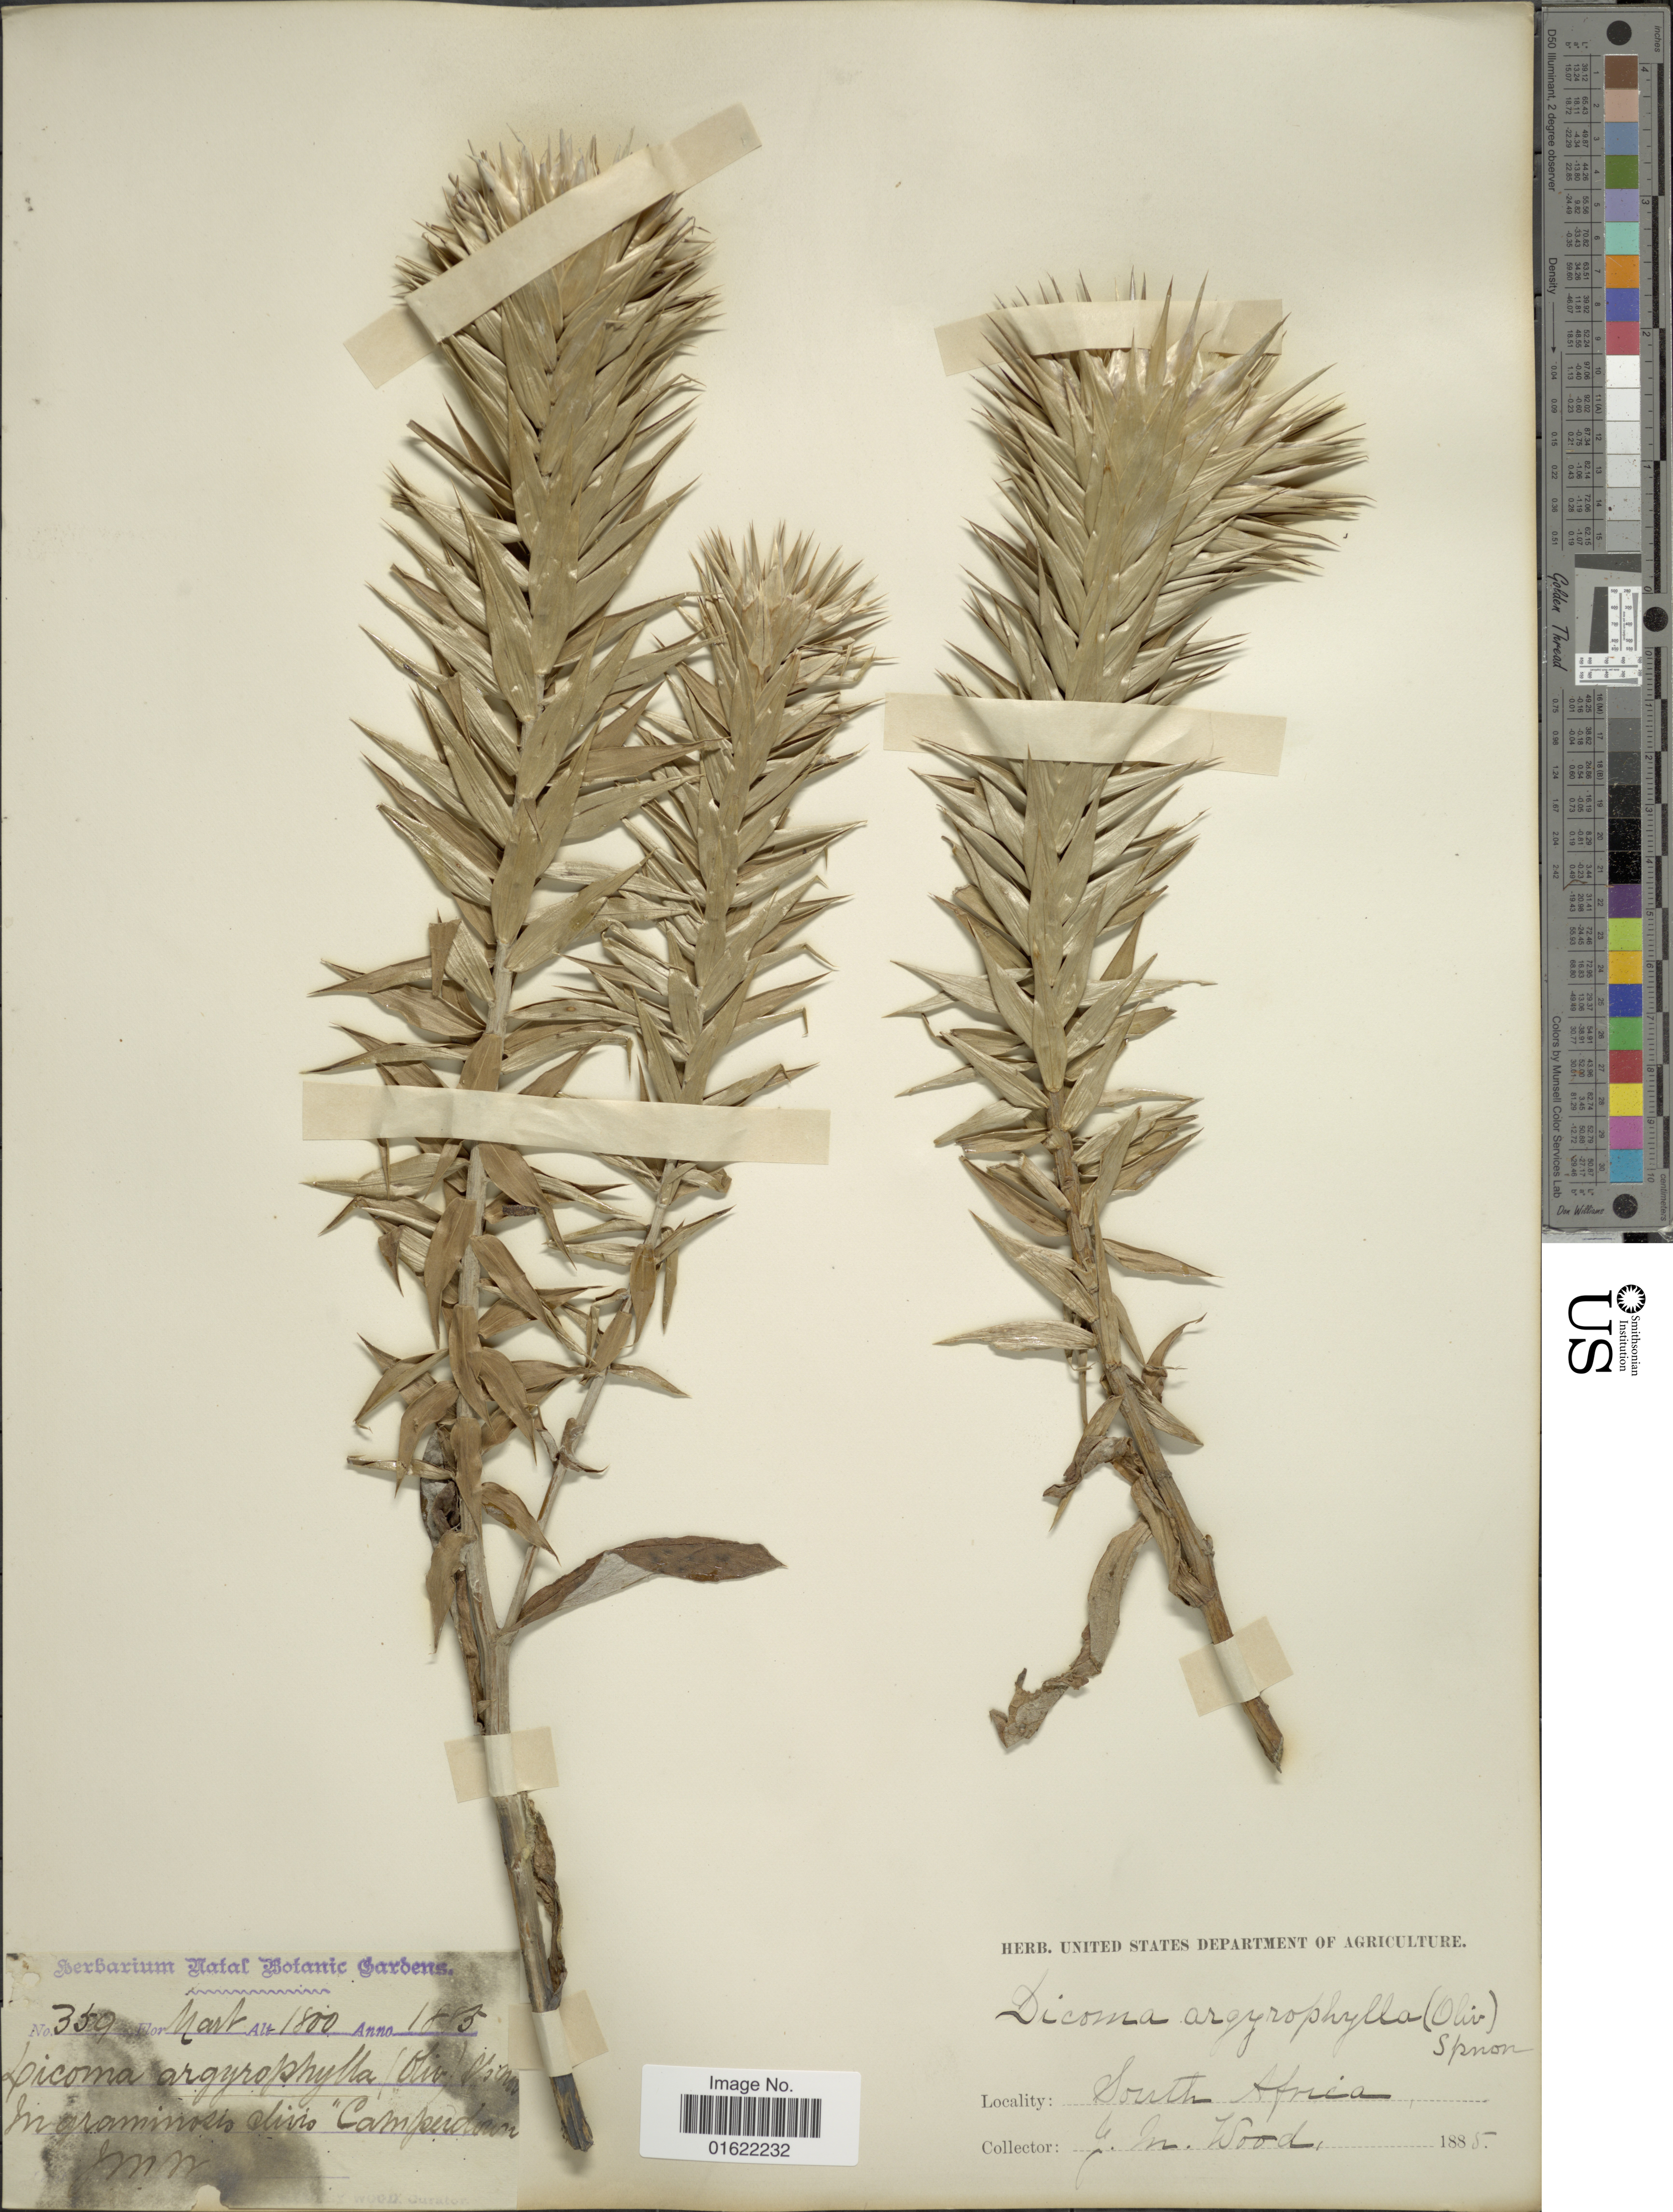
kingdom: Plantae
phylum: Tracheophyta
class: Magnoliopsida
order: Asterales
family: Asteraceae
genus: Macledium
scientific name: Macledium zeyheri subsp. argyrophyllum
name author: (Oliv.) S. Ortiz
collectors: J. M. Wood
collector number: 359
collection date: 1885-03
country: South Africa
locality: Camperdown.